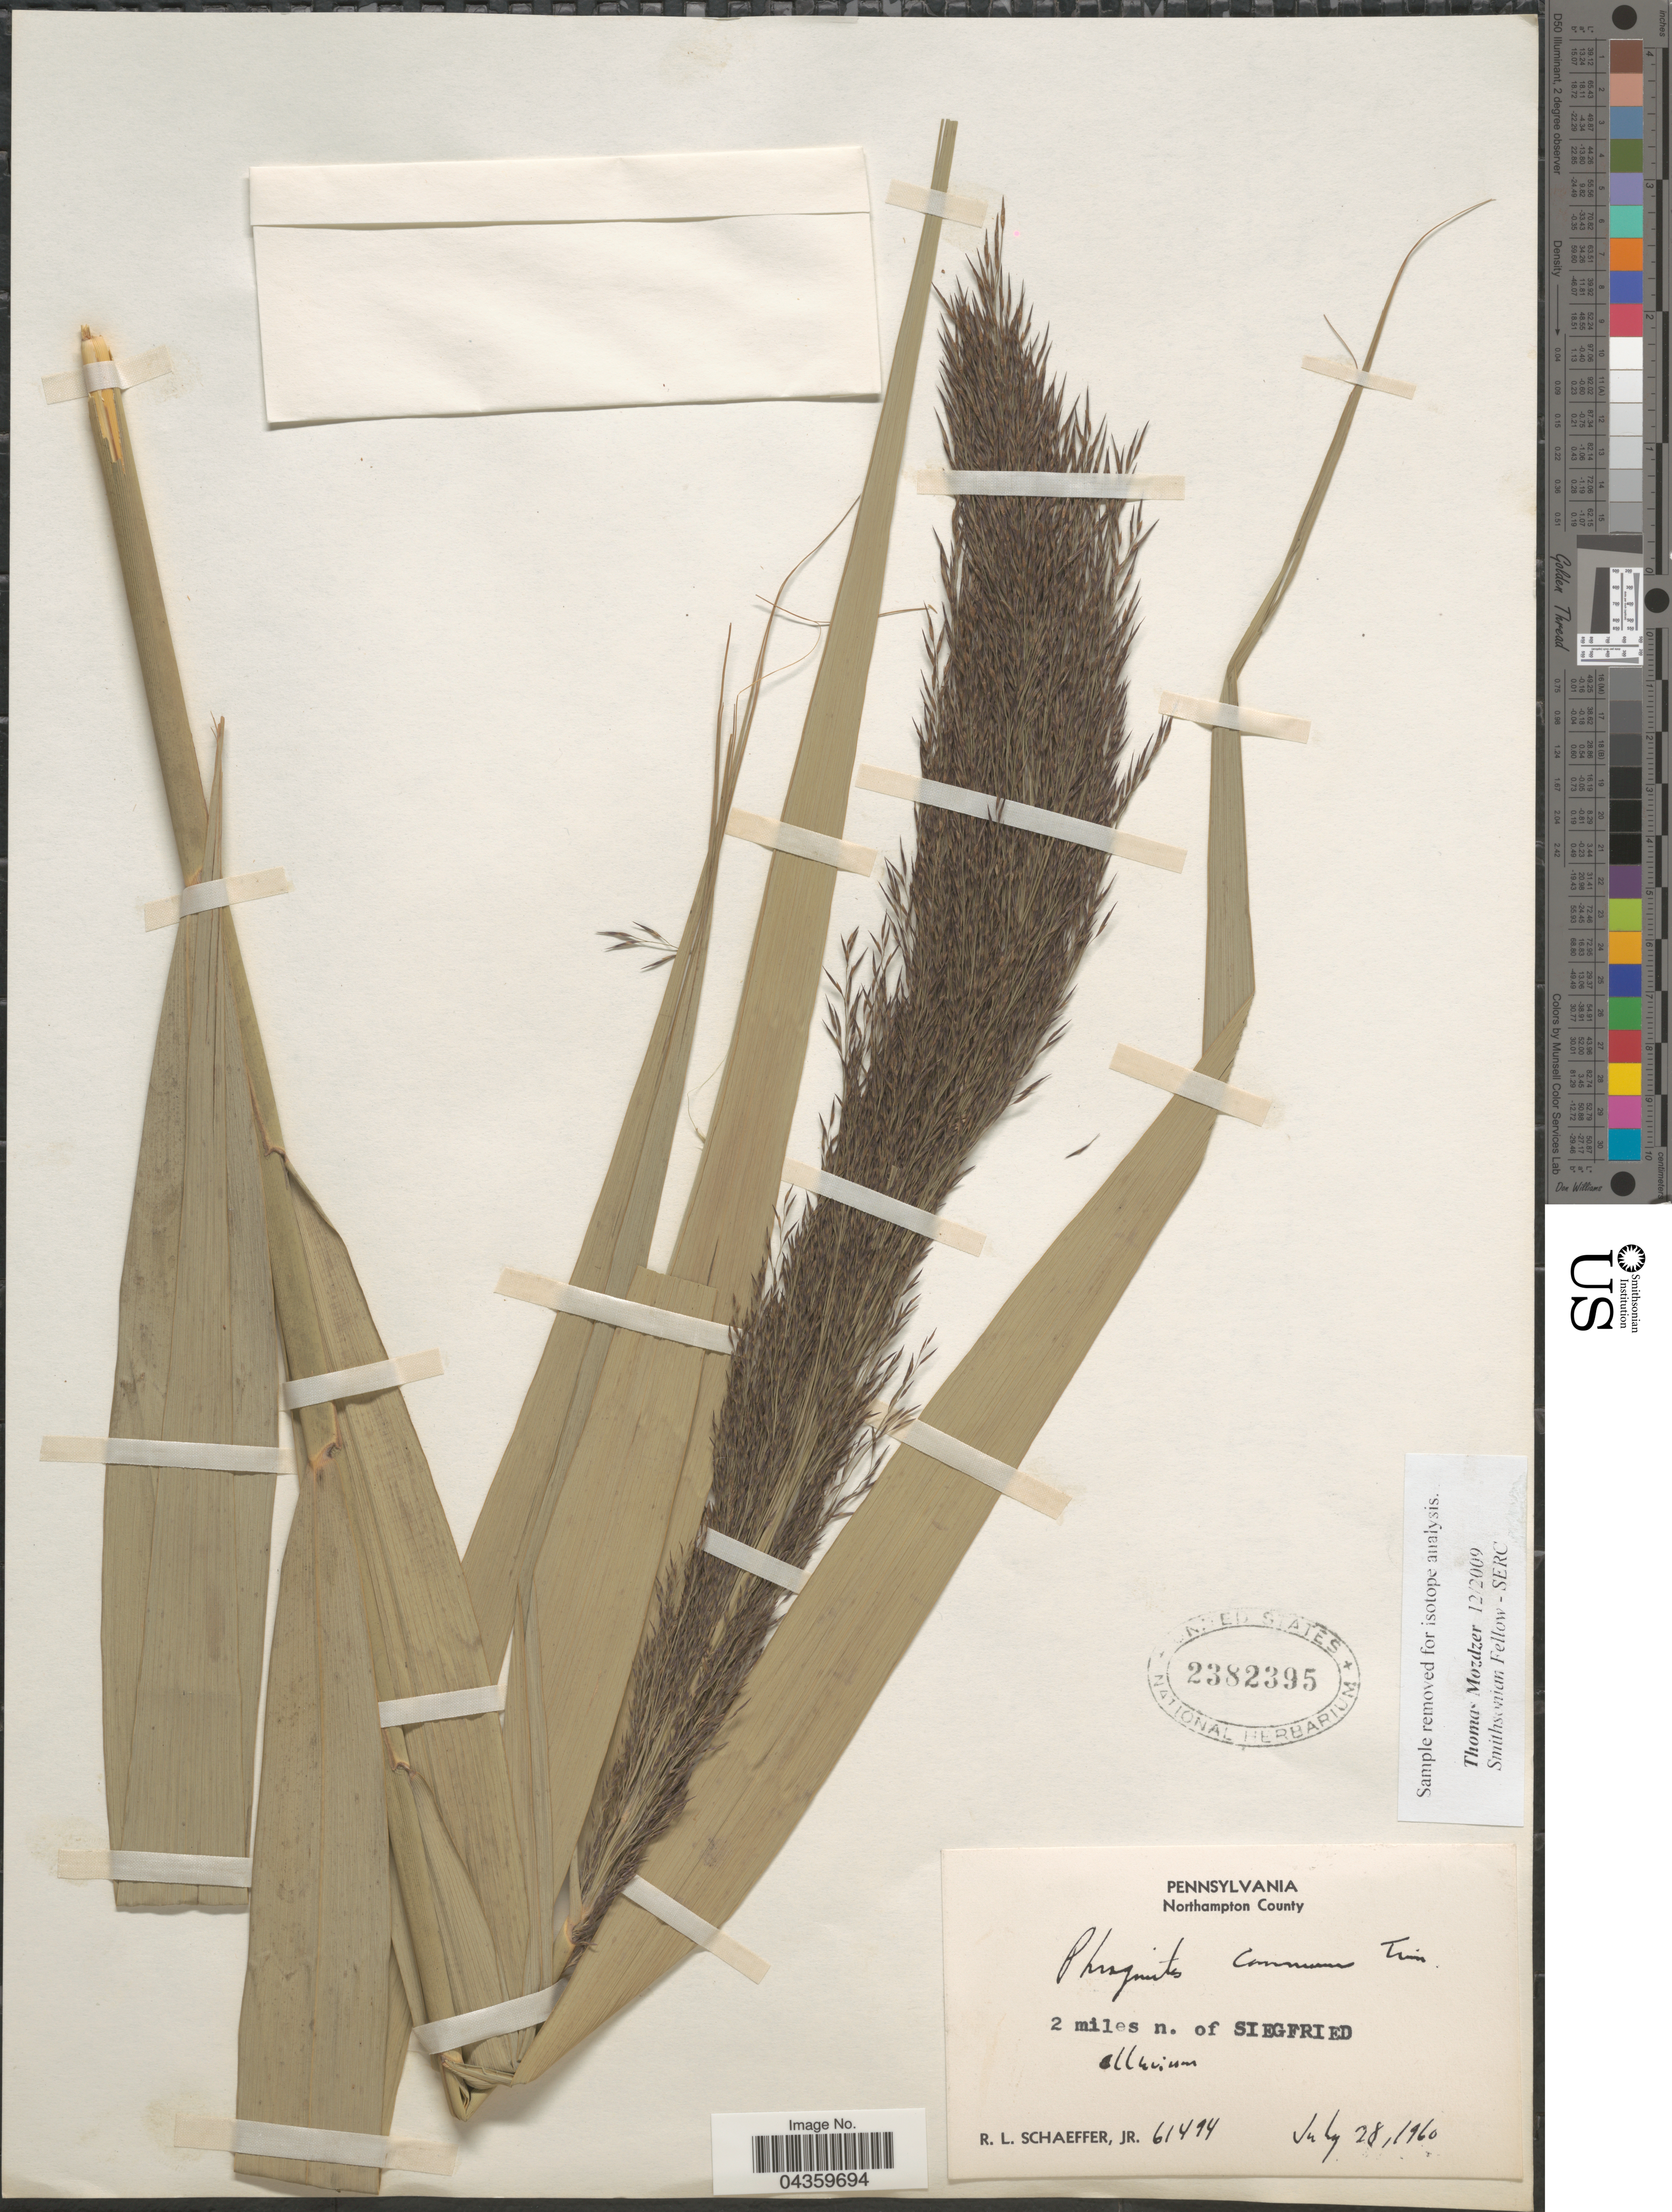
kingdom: Plantae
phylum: Tracheophyta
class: Liliopsida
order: Poales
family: Poaceae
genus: Phragmites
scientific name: Phragmites australis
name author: (Cav.) Trin. ex Steud.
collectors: R. L. Schaeffer Jr.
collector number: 61494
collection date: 1960-07-28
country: United States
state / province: Pennsylvania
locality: Northampton County. 2 miles n. of Siegfried.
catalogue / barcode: US 2382395